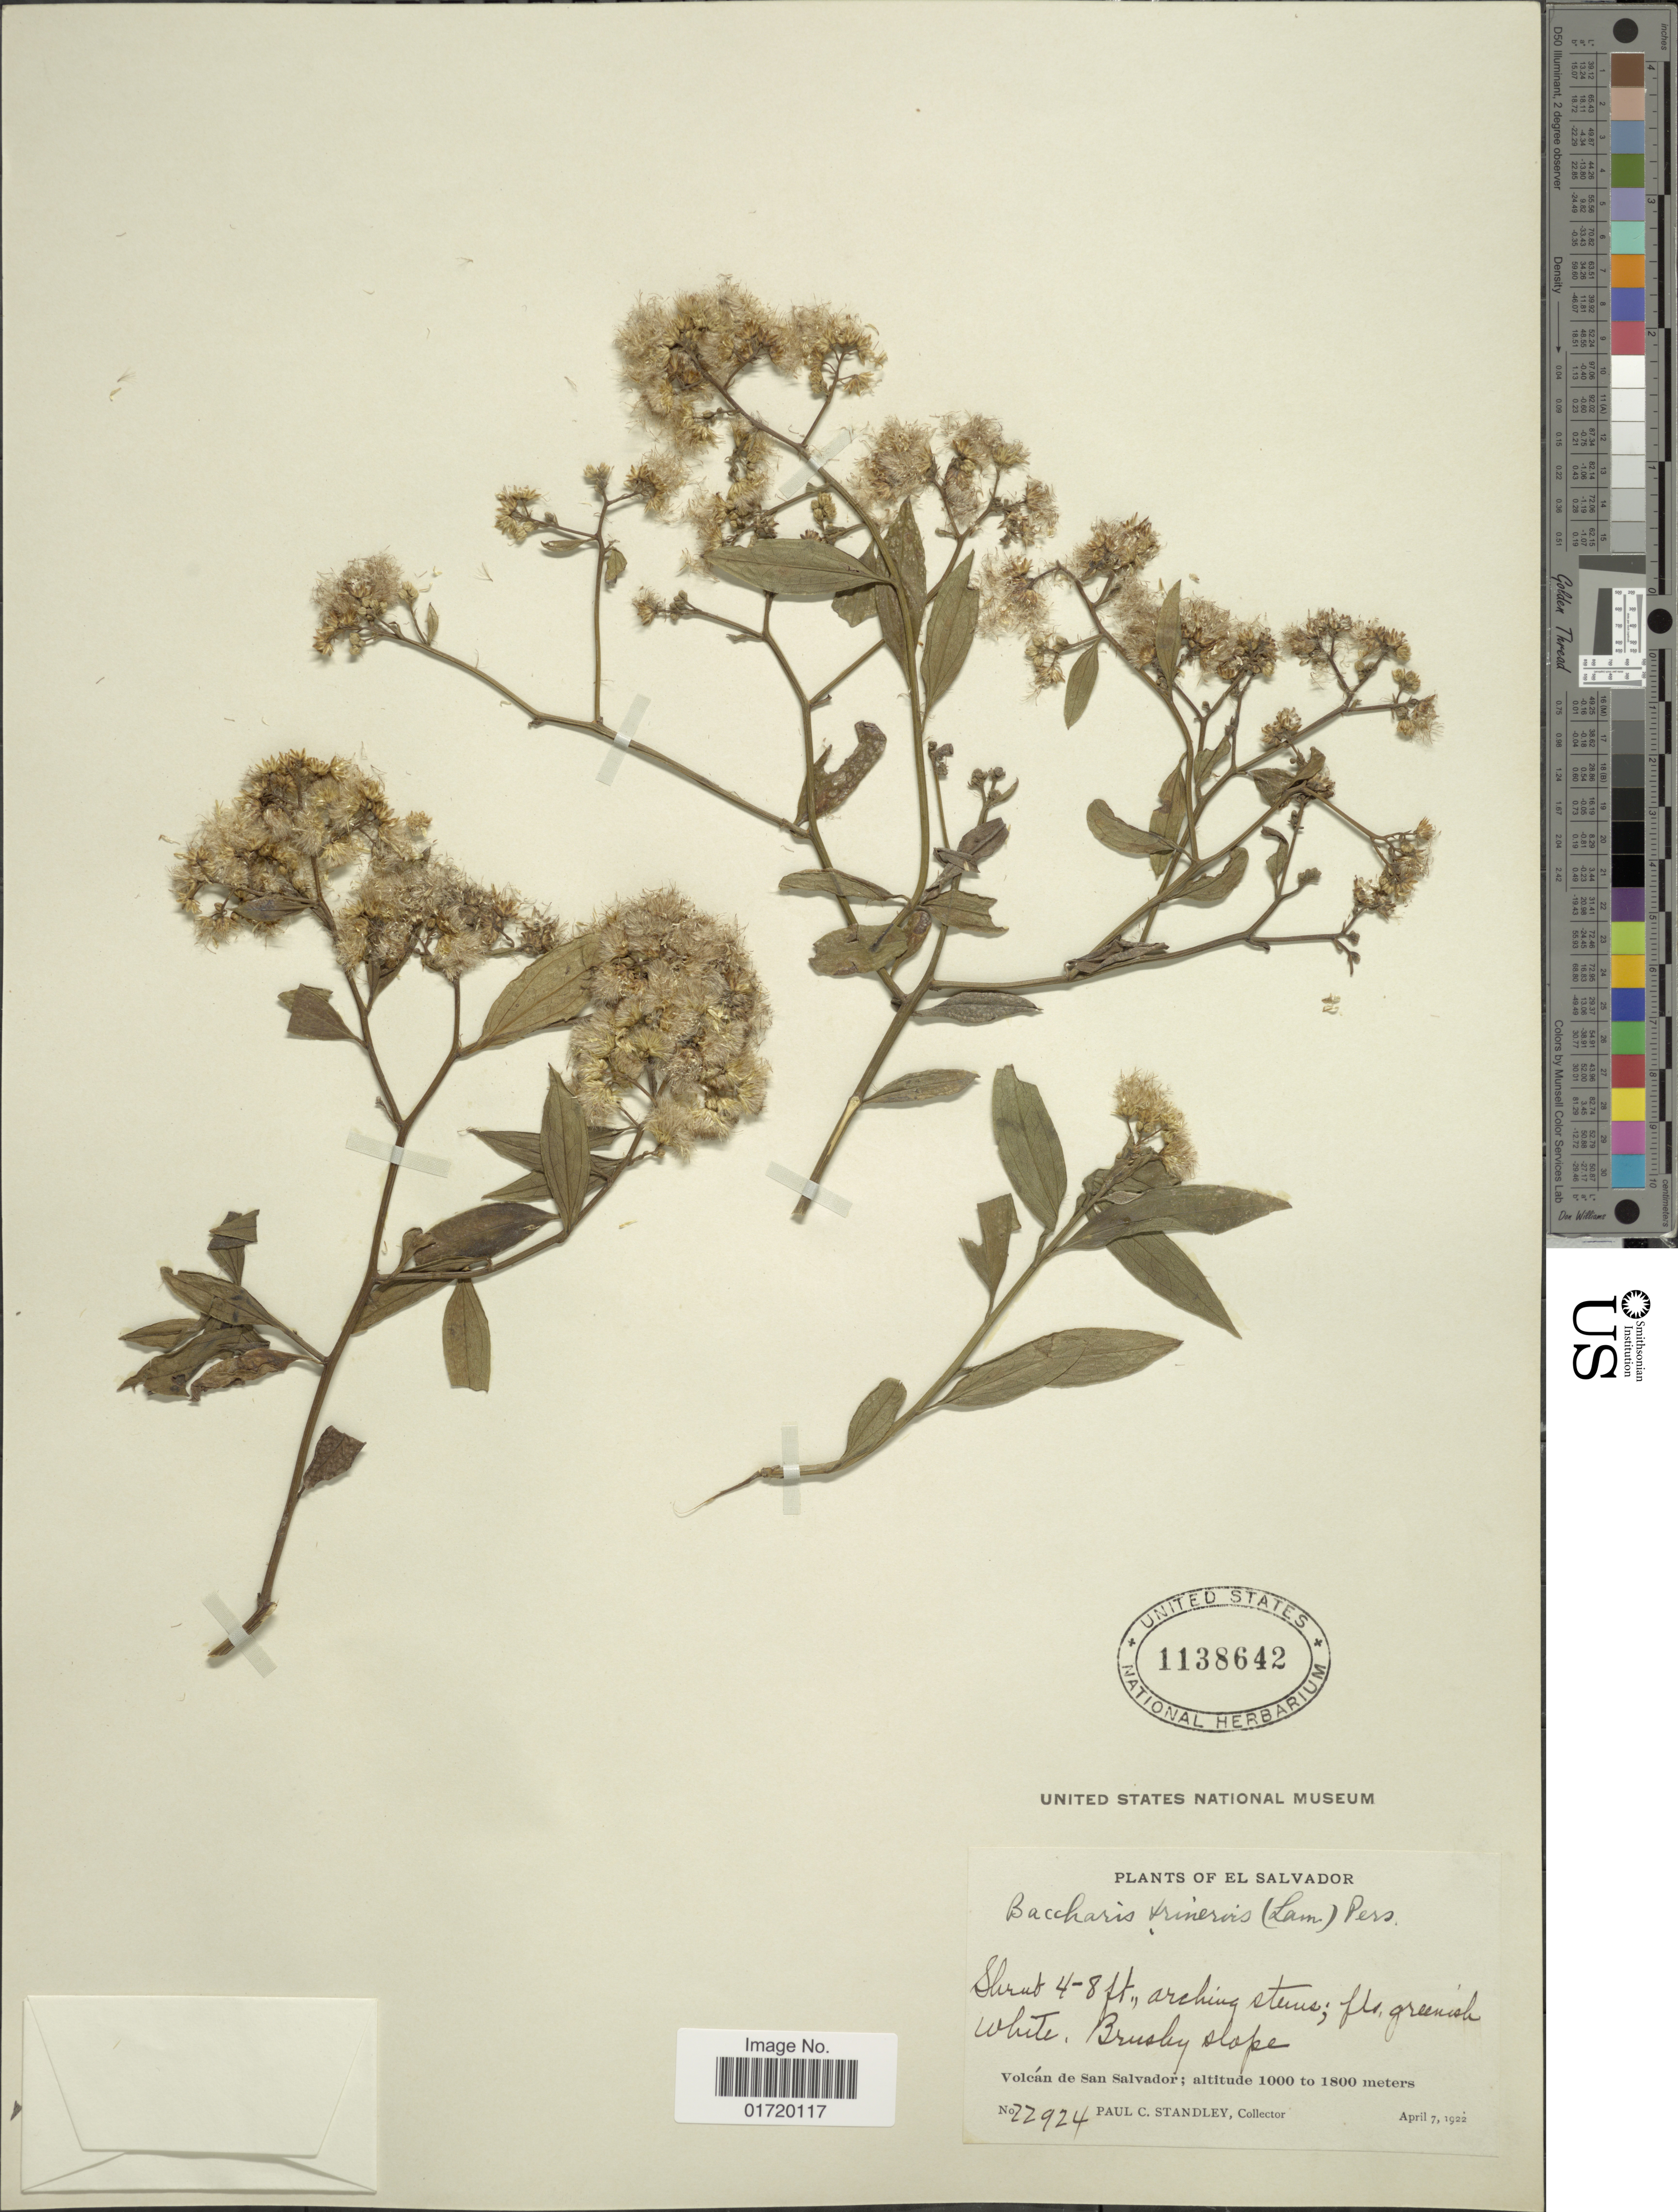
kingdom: Plantae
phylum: Tracheophyta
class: Magnoliopsida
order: Asterales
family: Asteraceae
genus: Baccharis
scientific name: Baccharis trinervis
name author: (Lam.) Pers.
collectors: P. C. Standley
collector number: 22924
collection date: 1922-04-07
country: El Salvador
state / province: San Salvador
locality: Volcan de San Salvador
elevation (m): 1000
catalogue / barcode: US 1138642